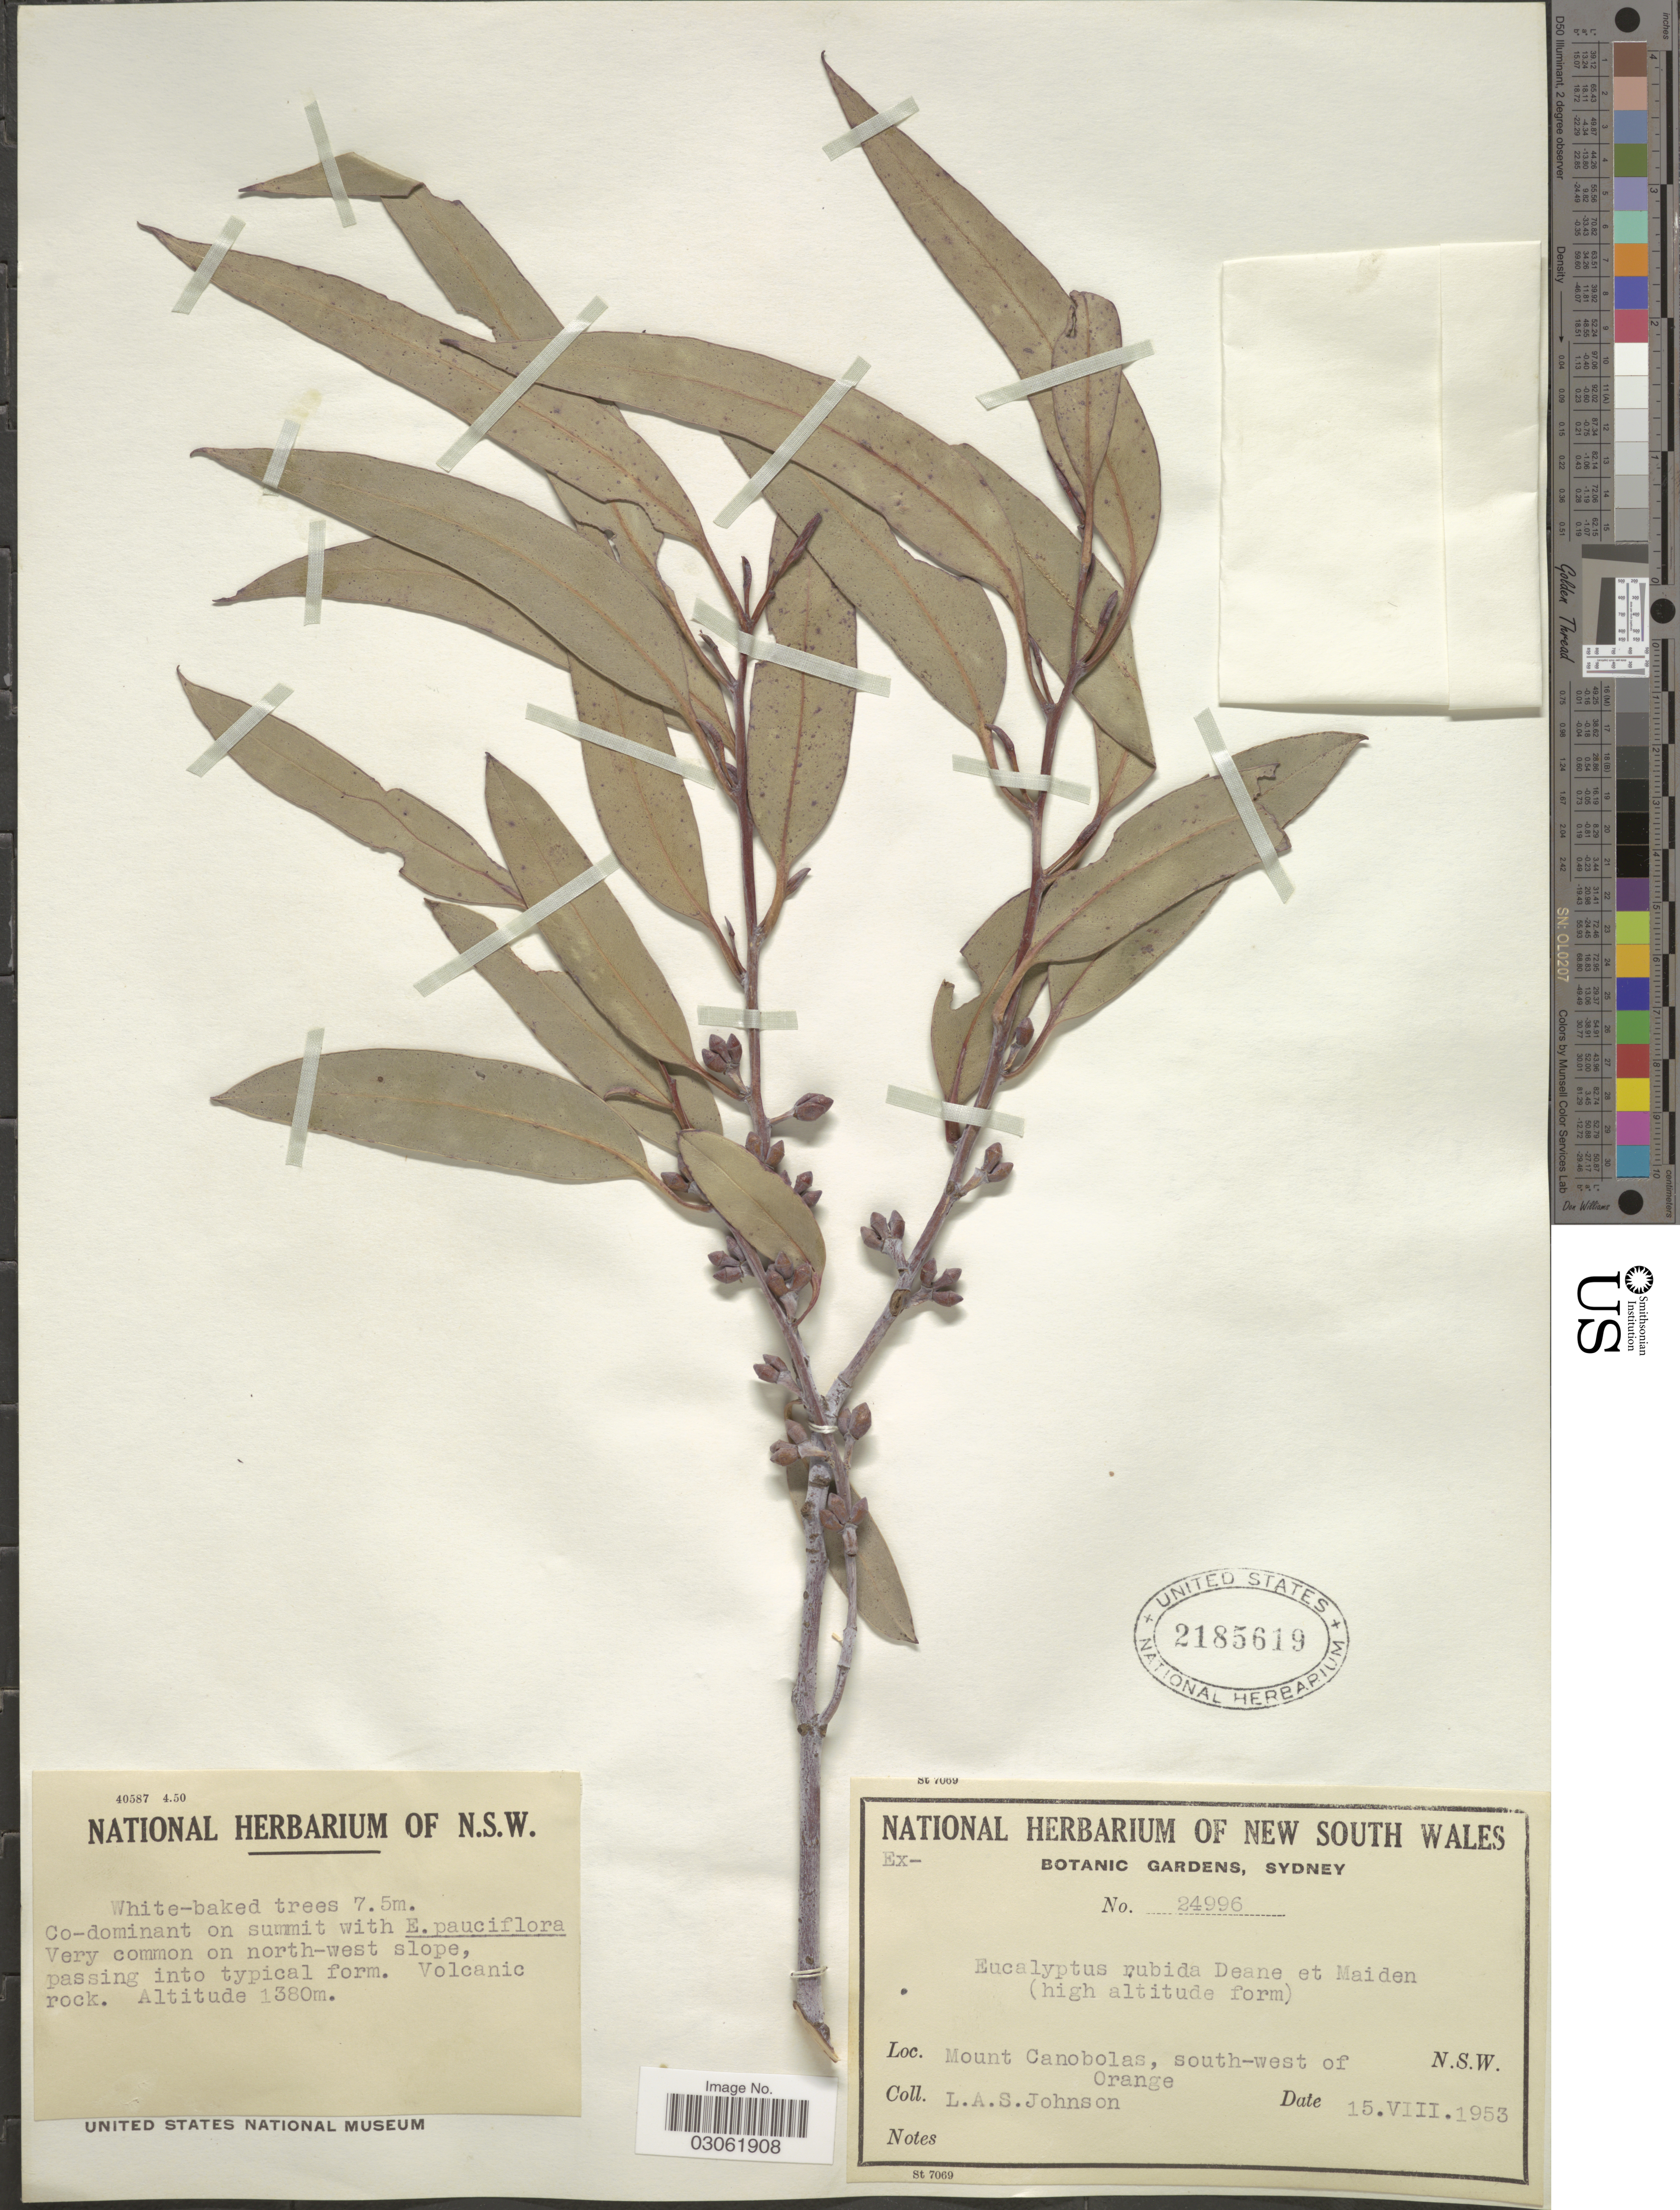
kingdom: Plantae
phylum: Tracheophyta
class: Magnoliopsida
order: Myrtales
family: Myrtaceae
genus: Eucalyptus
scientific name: Eucalyptus rubida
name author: H. Deane & Maiden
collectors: L. A. S. Johnson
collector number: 24996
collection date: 1953-08-15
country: Australia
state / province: New South Wales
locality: Mount Canobolas, south-west of Orange.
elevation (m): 1380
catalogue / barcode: US 2185619